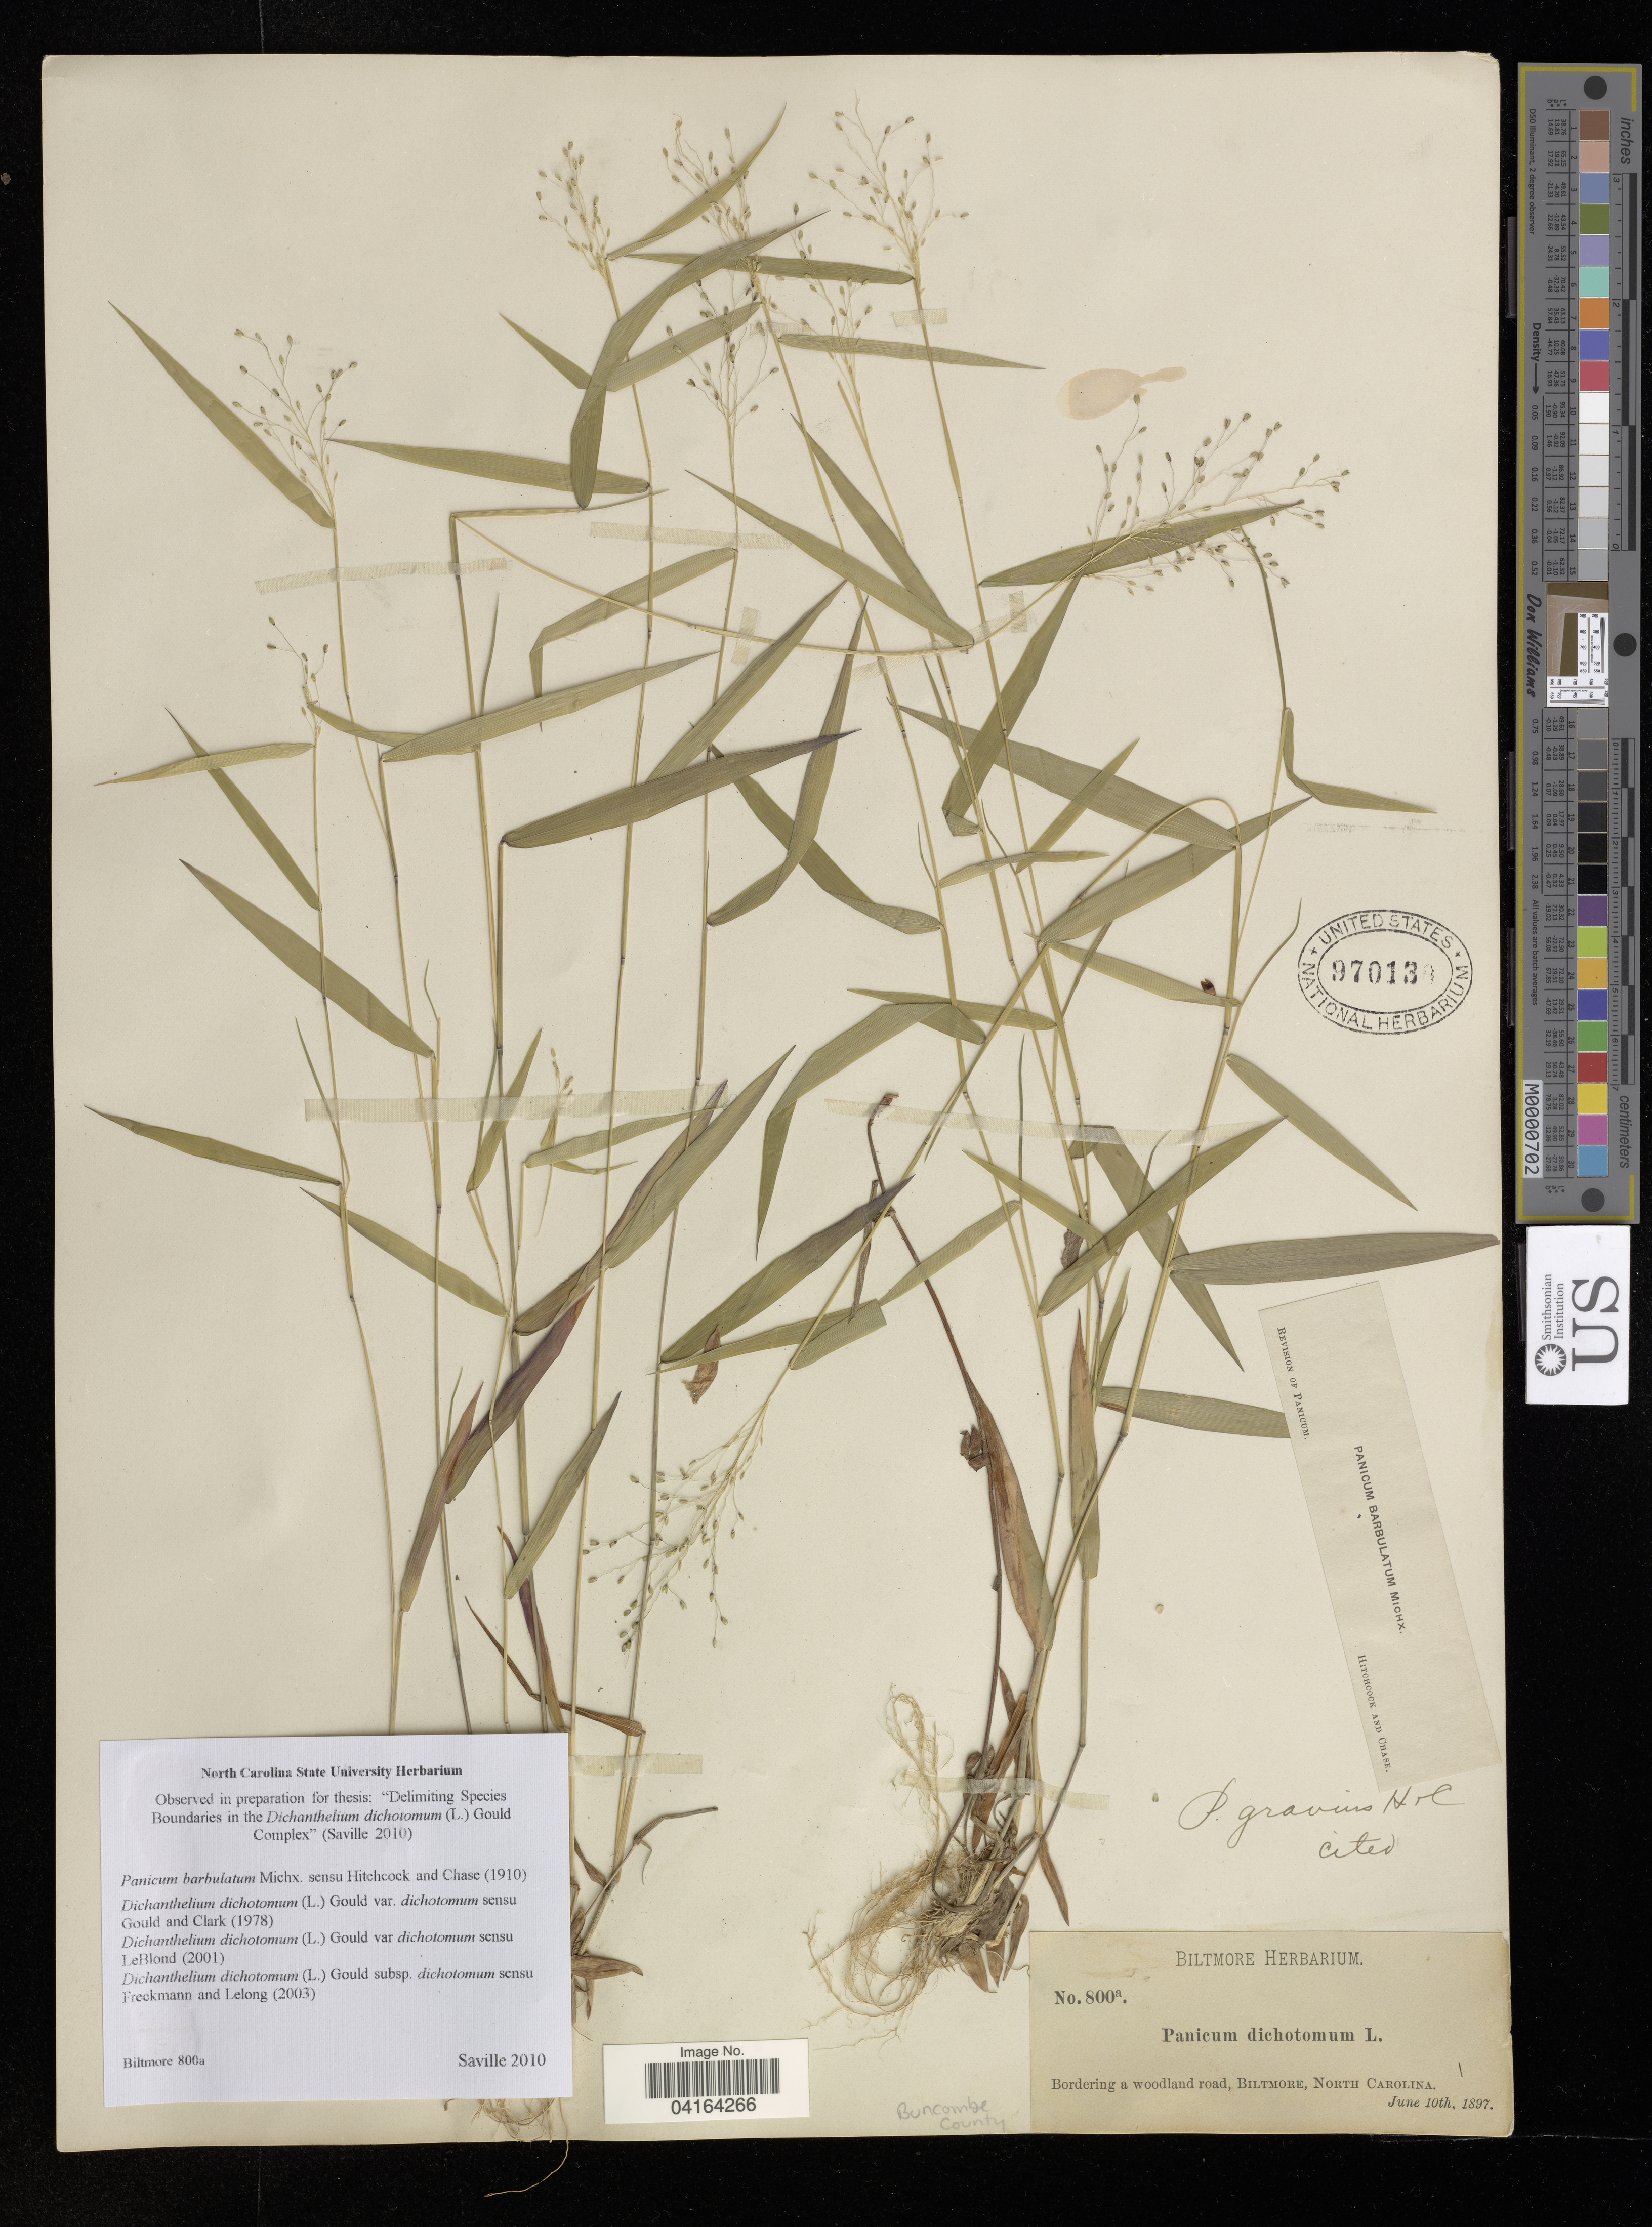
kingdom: Plantae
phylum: Tracheophyta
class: Liliopsida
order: Poales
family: Poaceae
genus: Dichanthelium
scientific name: Dichanthelium dichotomum subsp. dichotomum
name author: Gould & Clark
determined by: Saville, A. C., (NCSC), North Carolina State University (UNITED STATES)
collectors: ex herb. Biltmore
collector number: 800a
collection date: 1897-06-10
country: United States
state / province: North Carolina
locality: Bordering a woodland road, Biltmore.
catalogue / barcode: US 970130